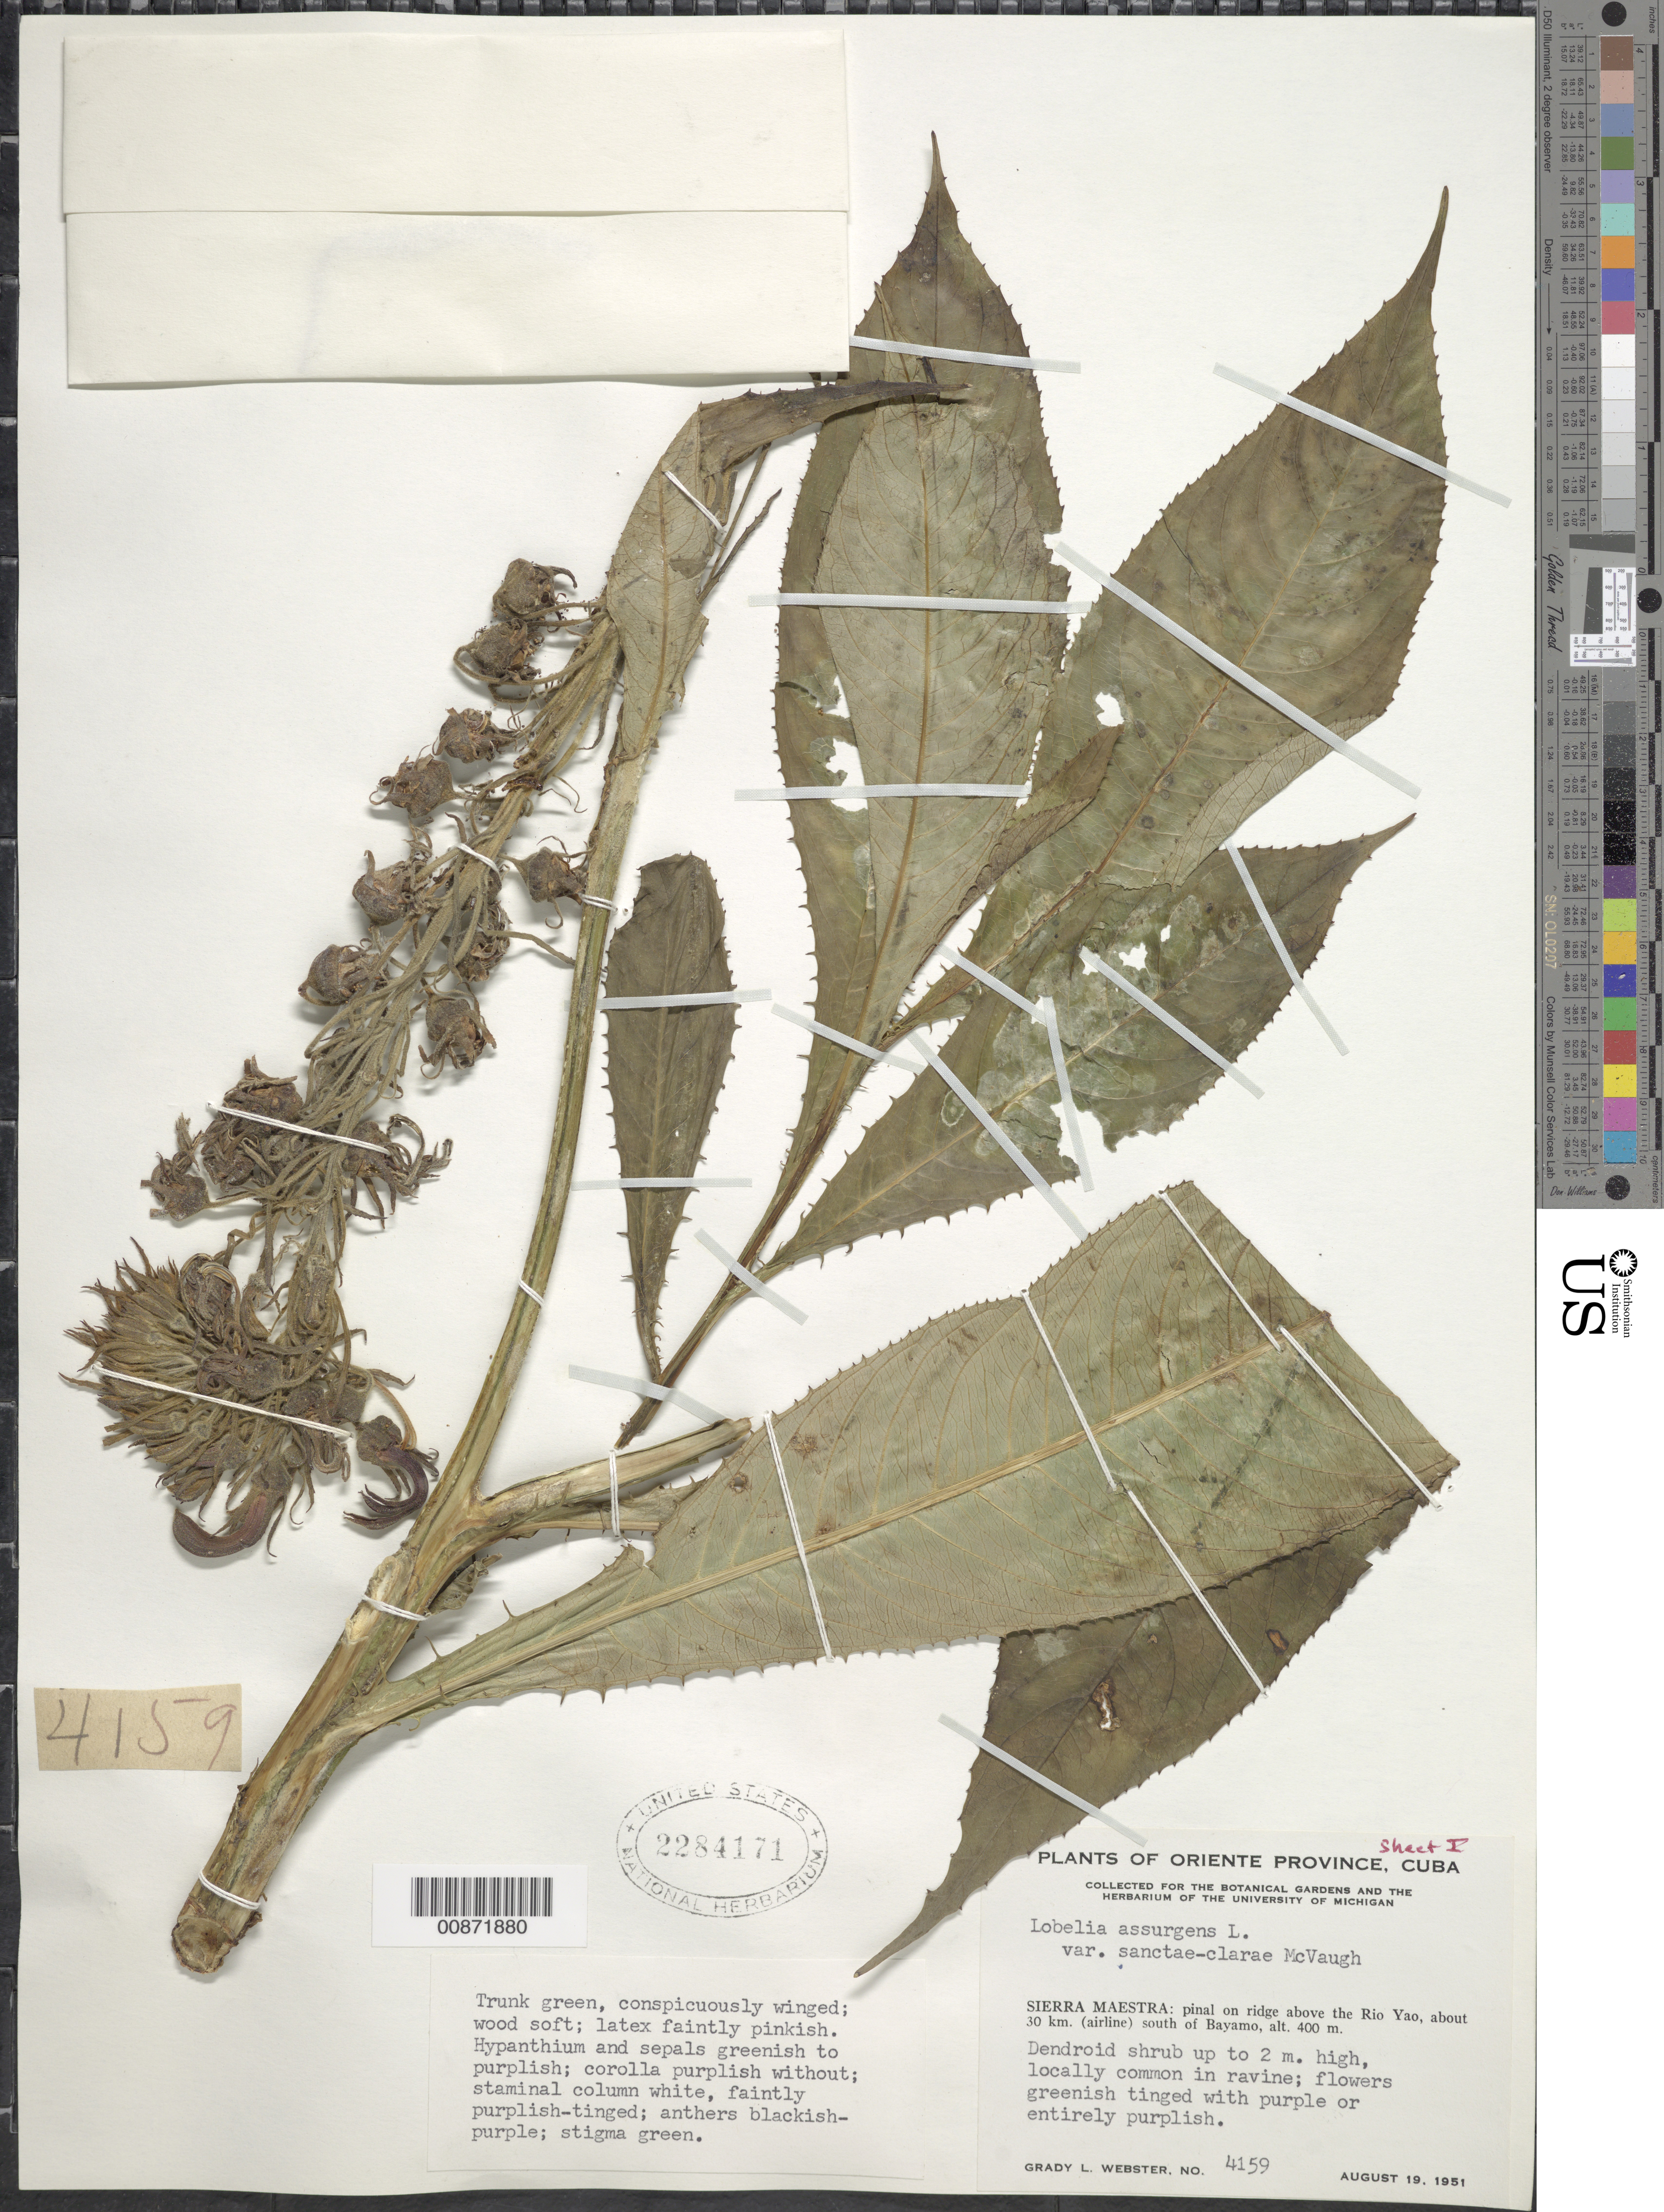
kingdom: Plantae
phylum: Tracheophyta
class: Magnoliopsida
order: Asterales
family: Campanulaceae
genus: Lobelia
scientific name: Lobelia assurgens var. santa-clarae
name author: McVaugh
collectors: G. L. Webster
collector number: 4159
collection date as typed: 19 Aug 1951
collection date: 1951-08-19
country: Cuba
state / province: Oriente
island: Cuba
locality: Sierra Maestra; pinal on ridge above the Rio Yao, about 30 km (airline) south of Bayamo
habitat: Montane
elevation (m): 400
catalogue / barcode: US 2284171